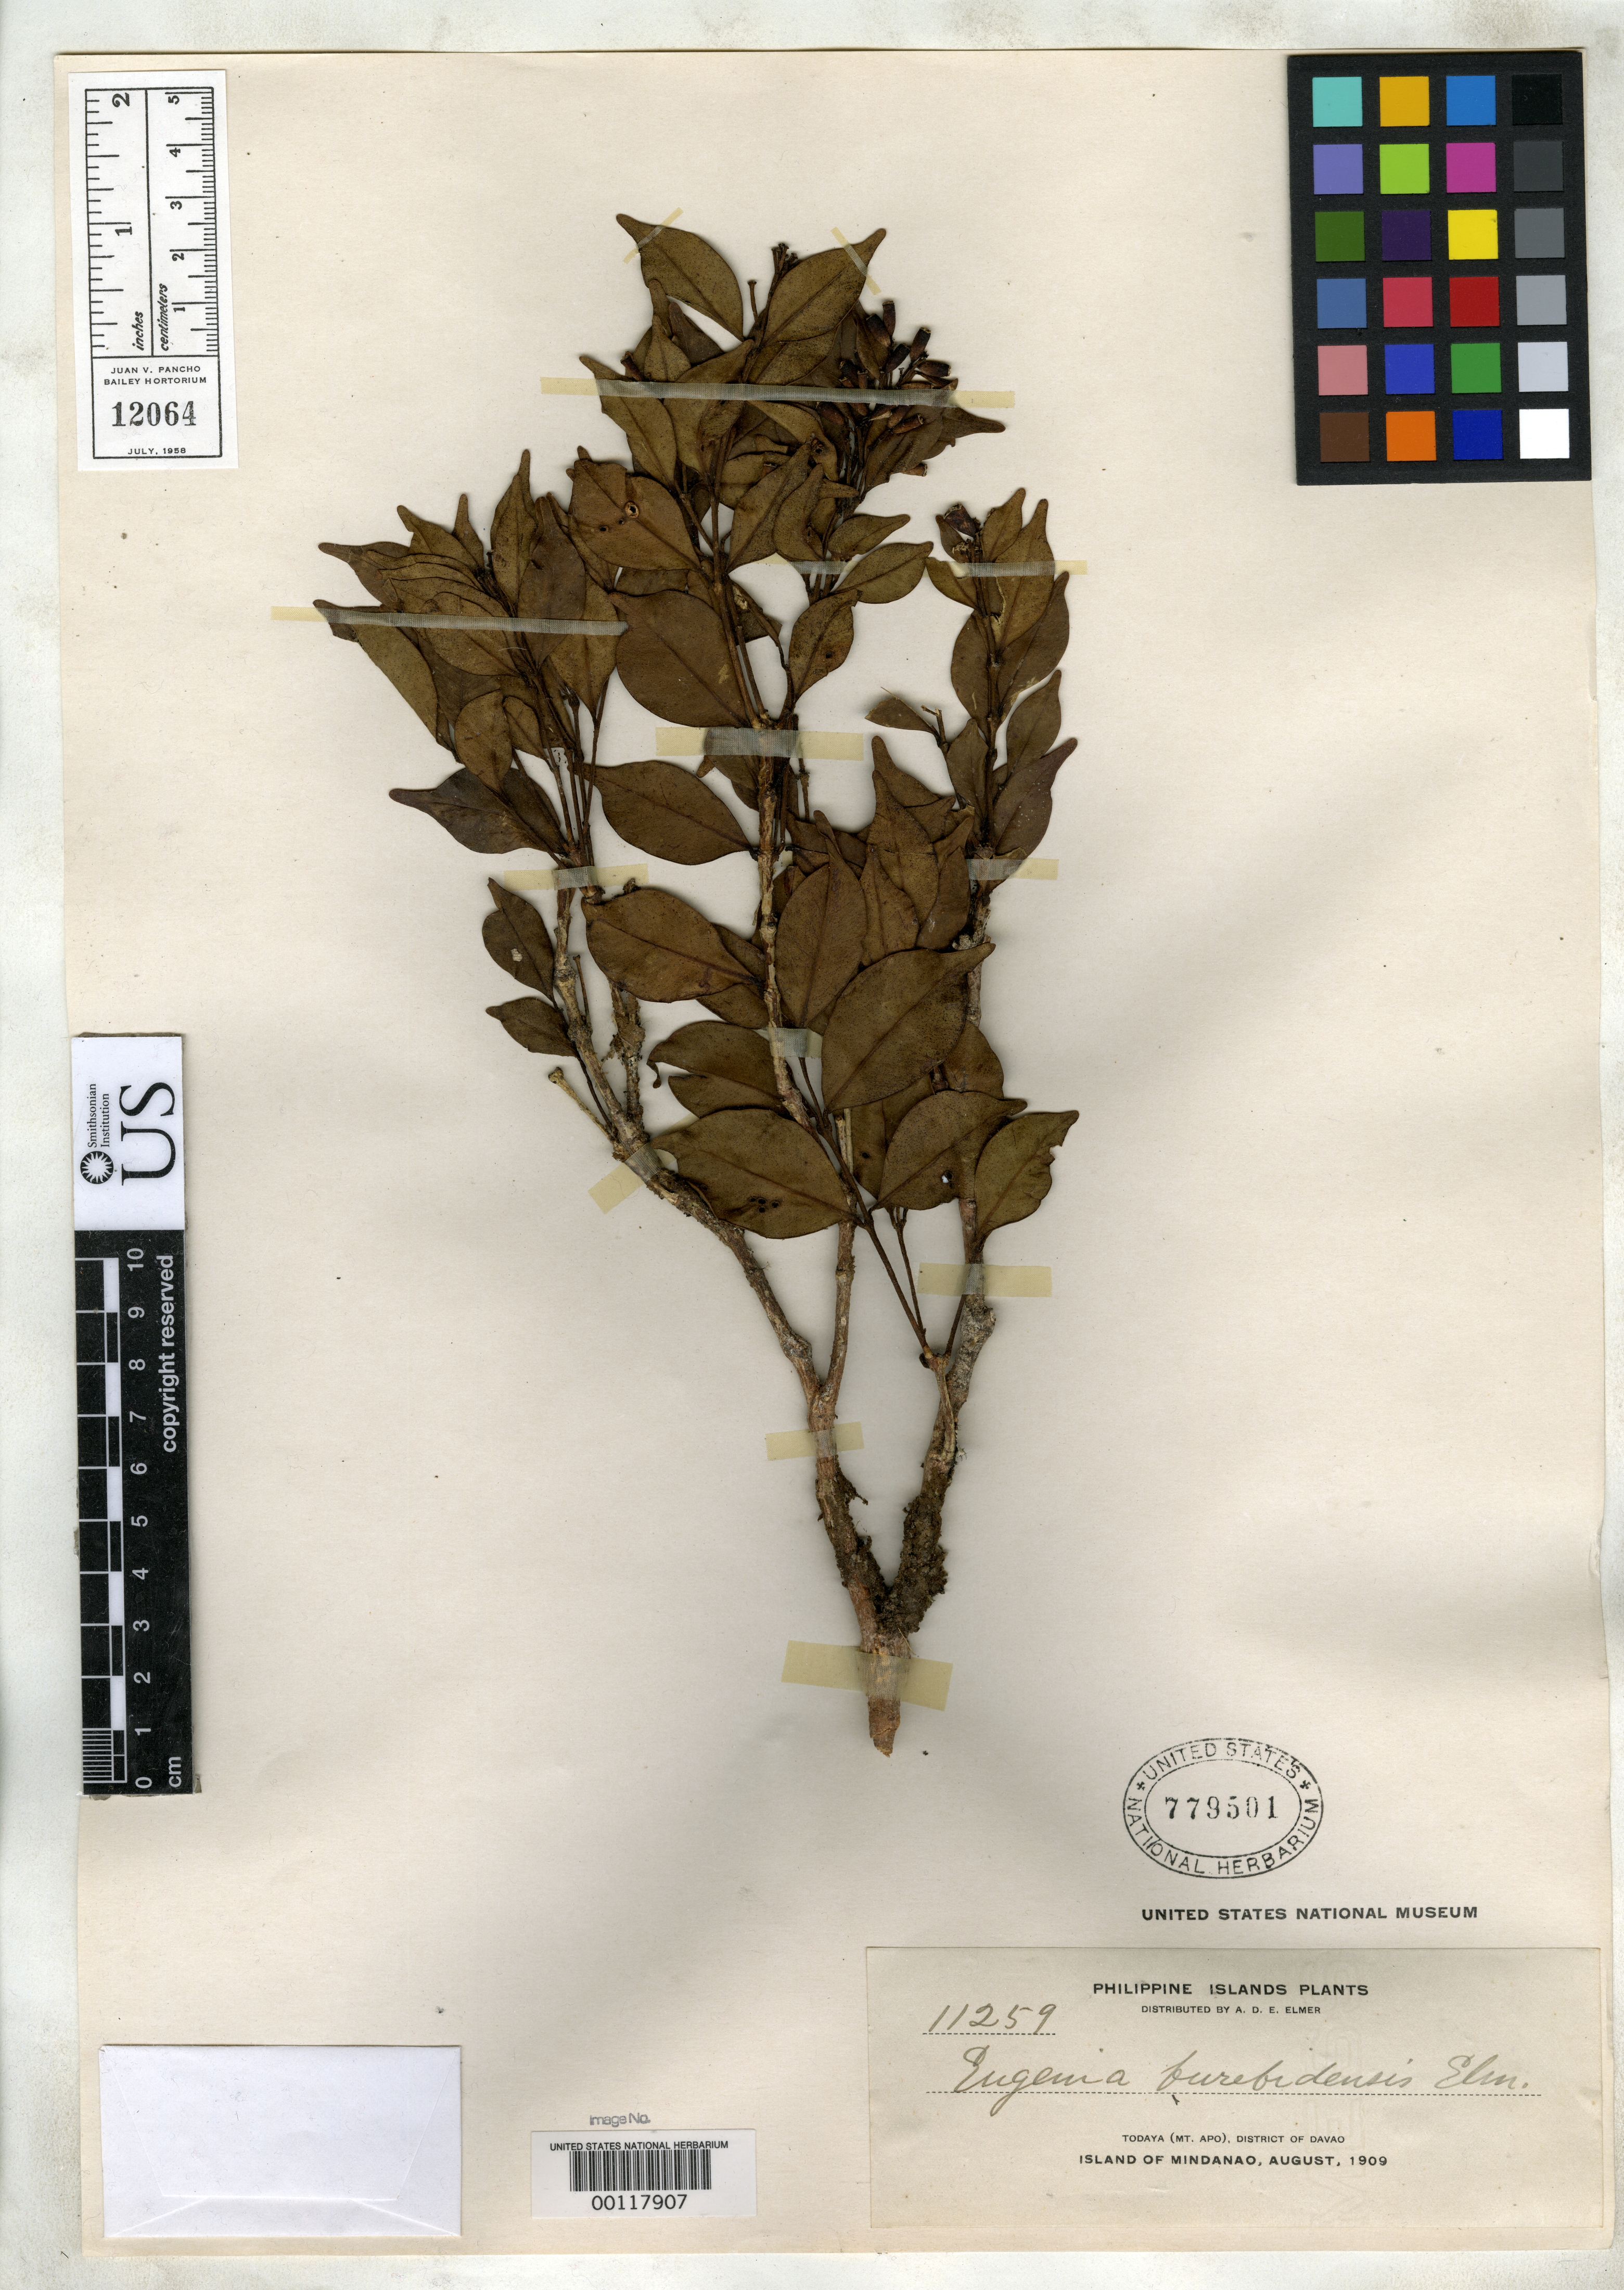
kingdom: Plantae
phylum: Tracheophyta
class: Magnoliopsida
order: Myrtales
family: Myrtaceae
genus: Eugenia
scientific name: Eugenia burebidensis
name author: Elmer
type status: Isotype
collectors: A. D. E. Elmer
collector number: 11259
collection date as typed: Aug 1909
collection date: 1909-08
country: Philippines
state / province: Davao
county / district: Davao del Sur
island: Mindanao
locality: Todaya (Mt. Apo), District of Davao, Island of Mindanao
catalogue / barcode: US 779501